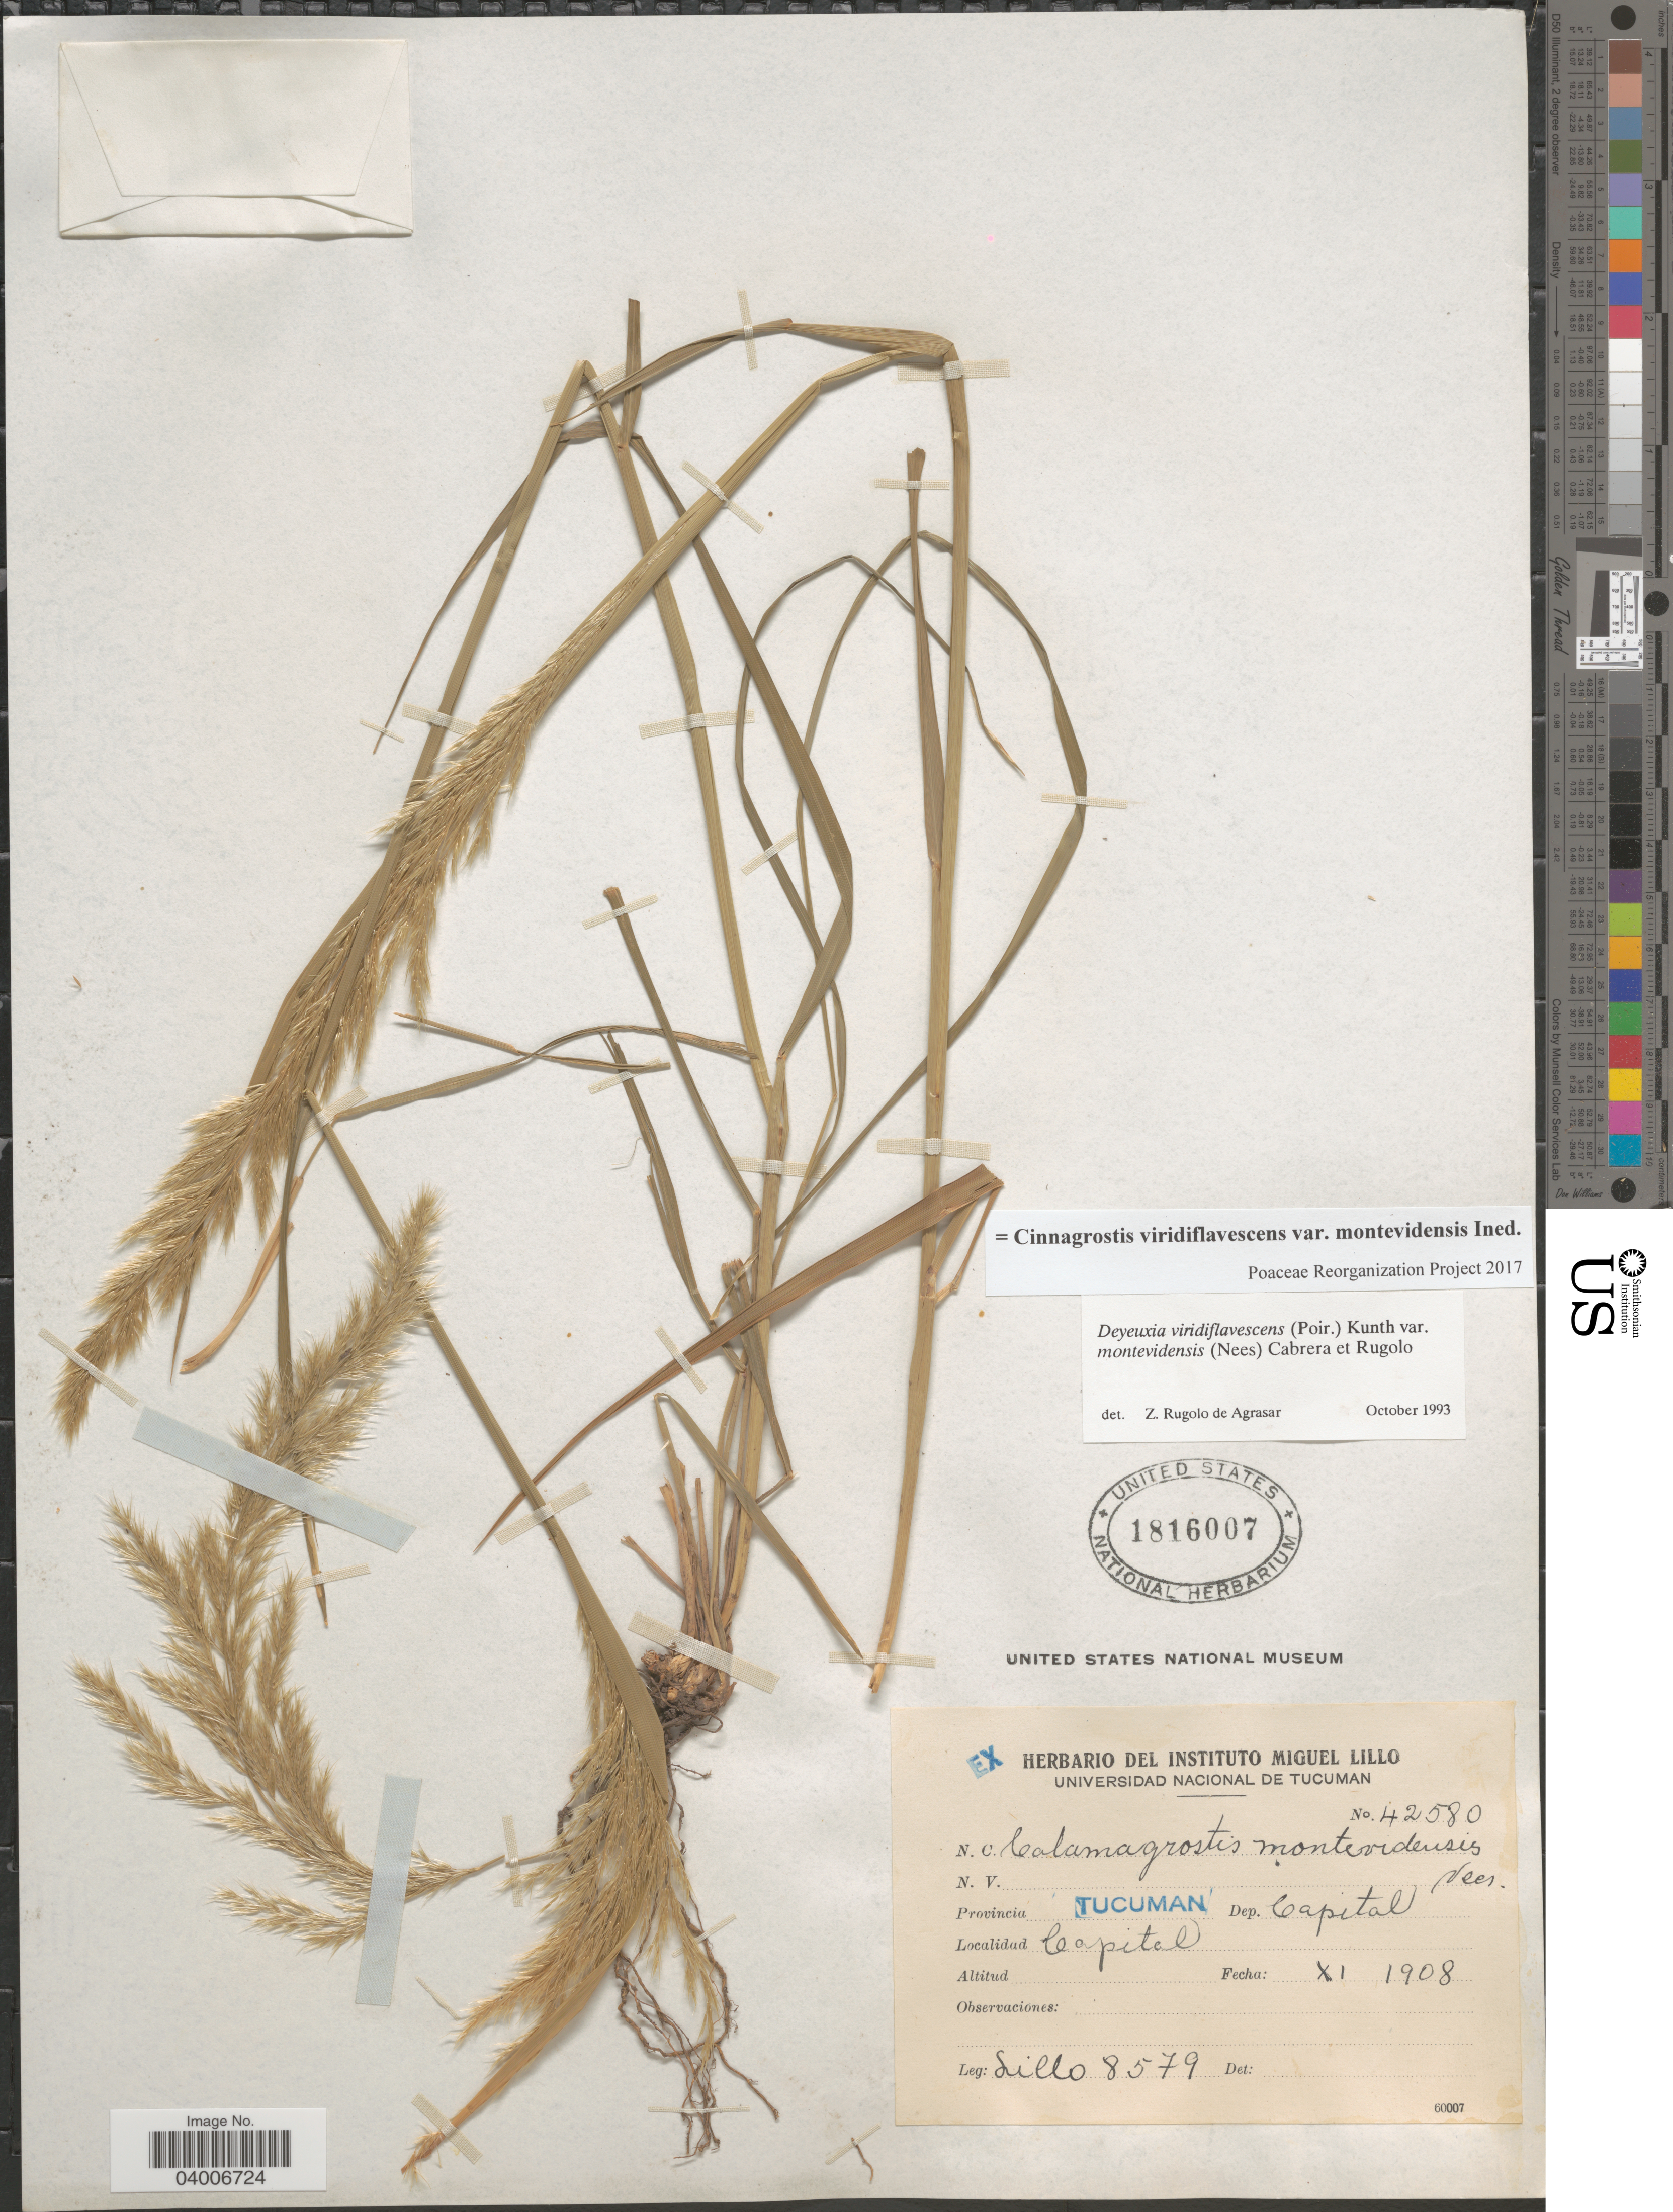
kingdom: Plantae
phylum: Tracheophyta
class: Liliopsida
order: Poales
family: Poaceae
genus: Cinnagrostis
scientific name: Cinnagrostis viridiflavescens var. montevidensis ined.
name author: (Nees) P.M. Peterson et al.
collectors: M. Lillo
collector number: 8579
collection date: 1908-11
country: Argentina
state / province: Tucuman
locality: Dep. Capital. Capital.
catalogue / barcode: US 1816007